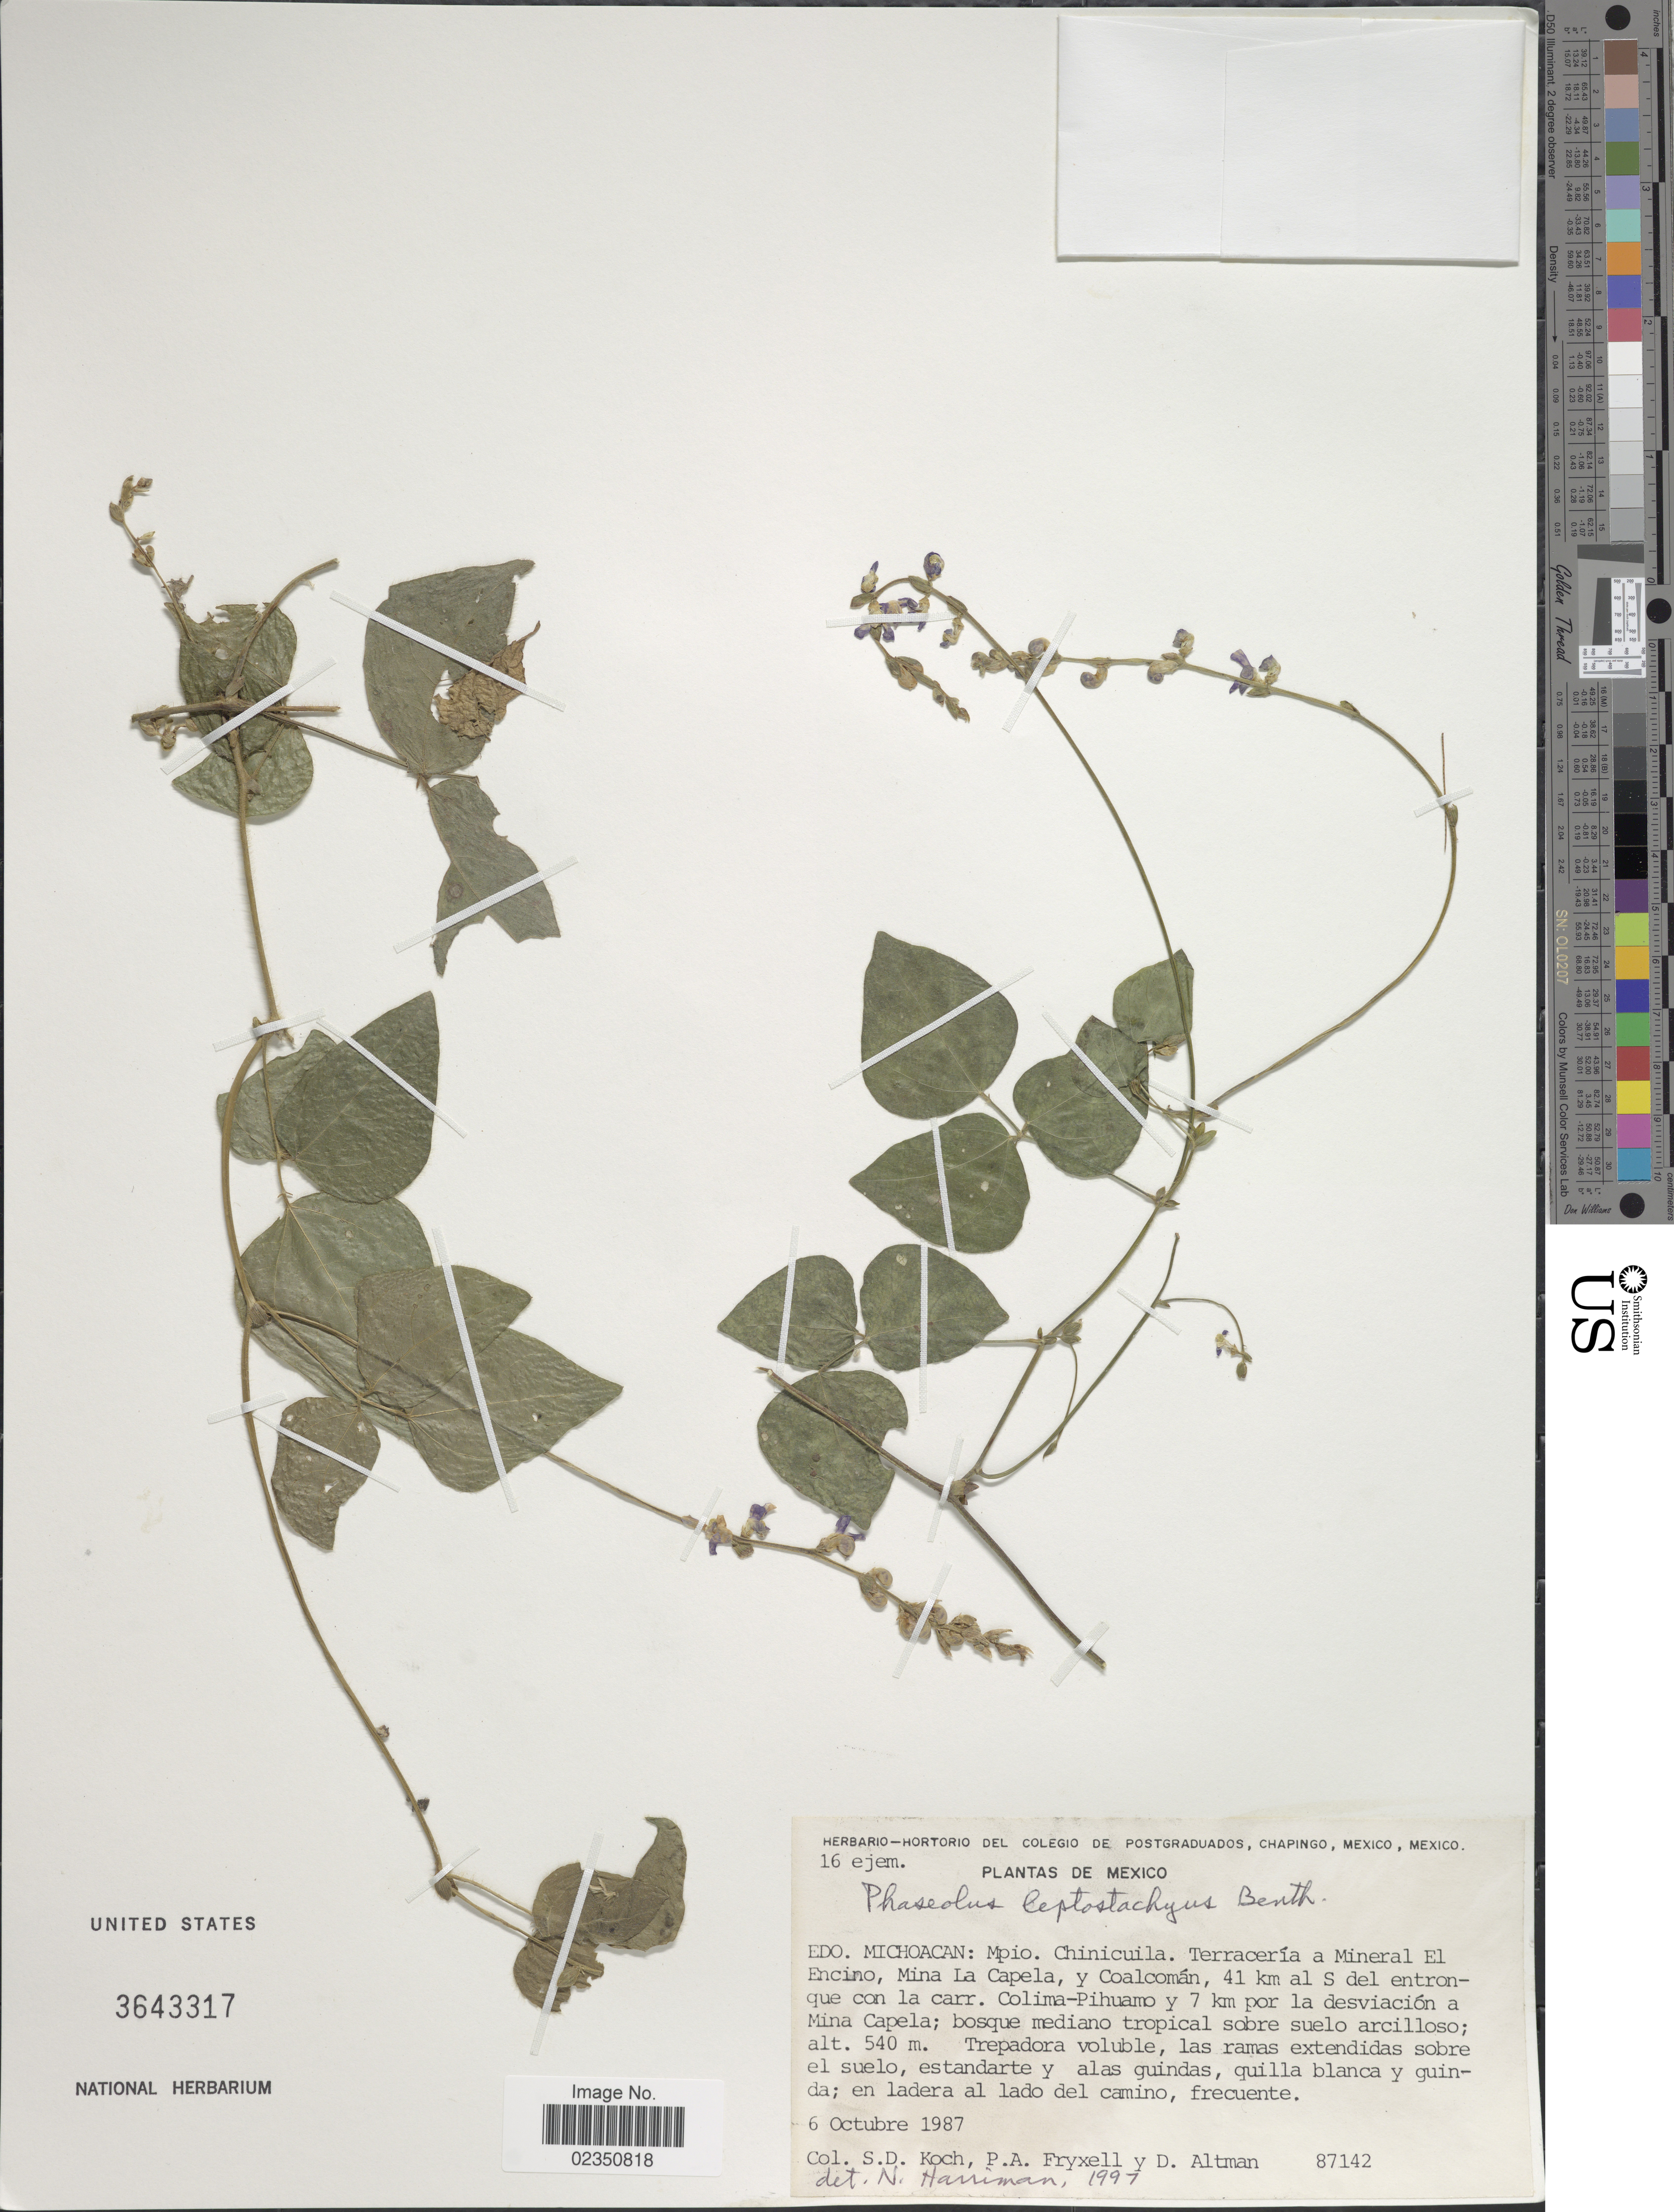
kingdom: Plantae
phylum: Tracheophyta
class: Magnoliopsida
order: Fabales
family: Fabaceae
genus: Phaseolus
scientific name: Phaseolus leptostachyus var. leptostachyus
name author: Benth.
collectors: S. D. Koch, P. A. Fryxell & D. Altman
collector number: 87142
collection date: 1987-10-06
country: Mexico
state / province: Michoacán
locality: Mpio. Chinicuila, Terraceria a Mineral El Encino, Mina La Capela, y Coalcoman, 41 km al S del entronque con la carr. Colima-Pihuamo y 7 km por la desviacion a Mina Capela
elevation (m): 540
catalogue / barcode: US 3643317